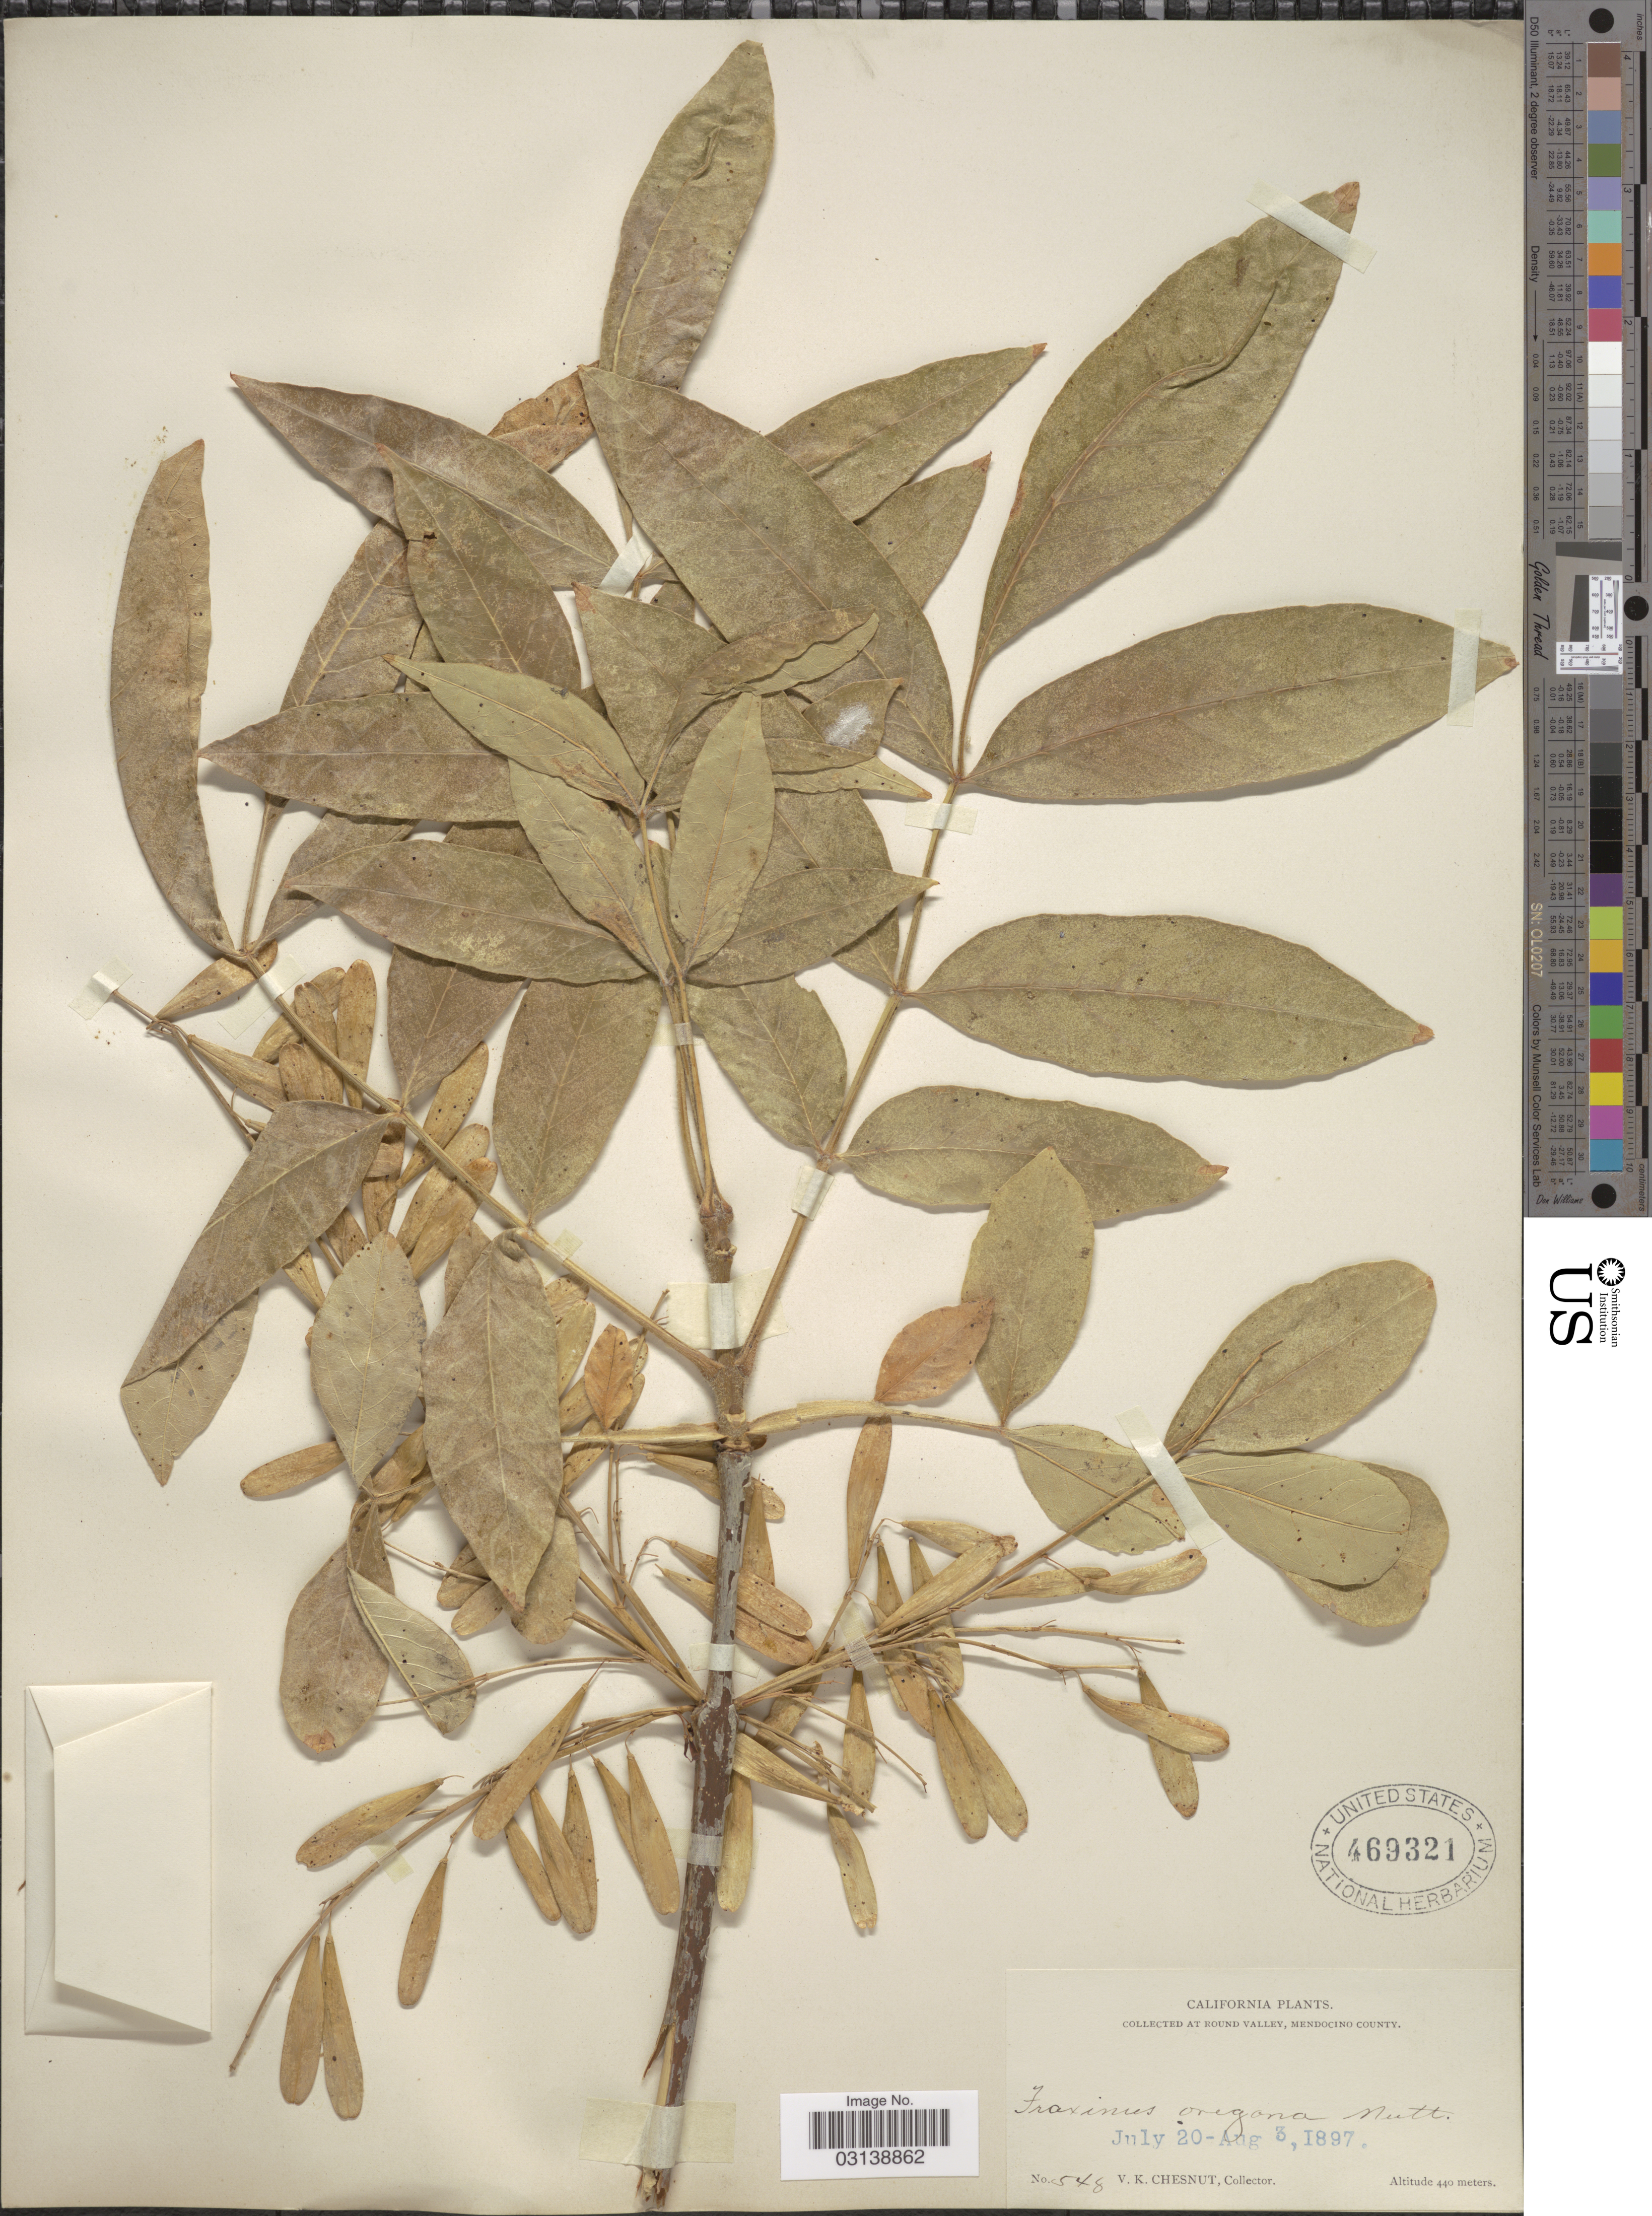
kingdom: Plantae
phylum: Tracheophyta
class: Magnoliopsida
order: Lamiales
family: Oleaceae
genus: Fraxinus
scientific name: Fraxinus latifolia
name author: Benth.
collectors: V. Chesnut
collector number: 548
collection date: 1897-07-20/1897-08-03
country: United States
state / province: California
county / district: Mendocino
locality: At Round Valley, Mendocino County.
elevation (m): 440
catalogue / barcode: US 469321